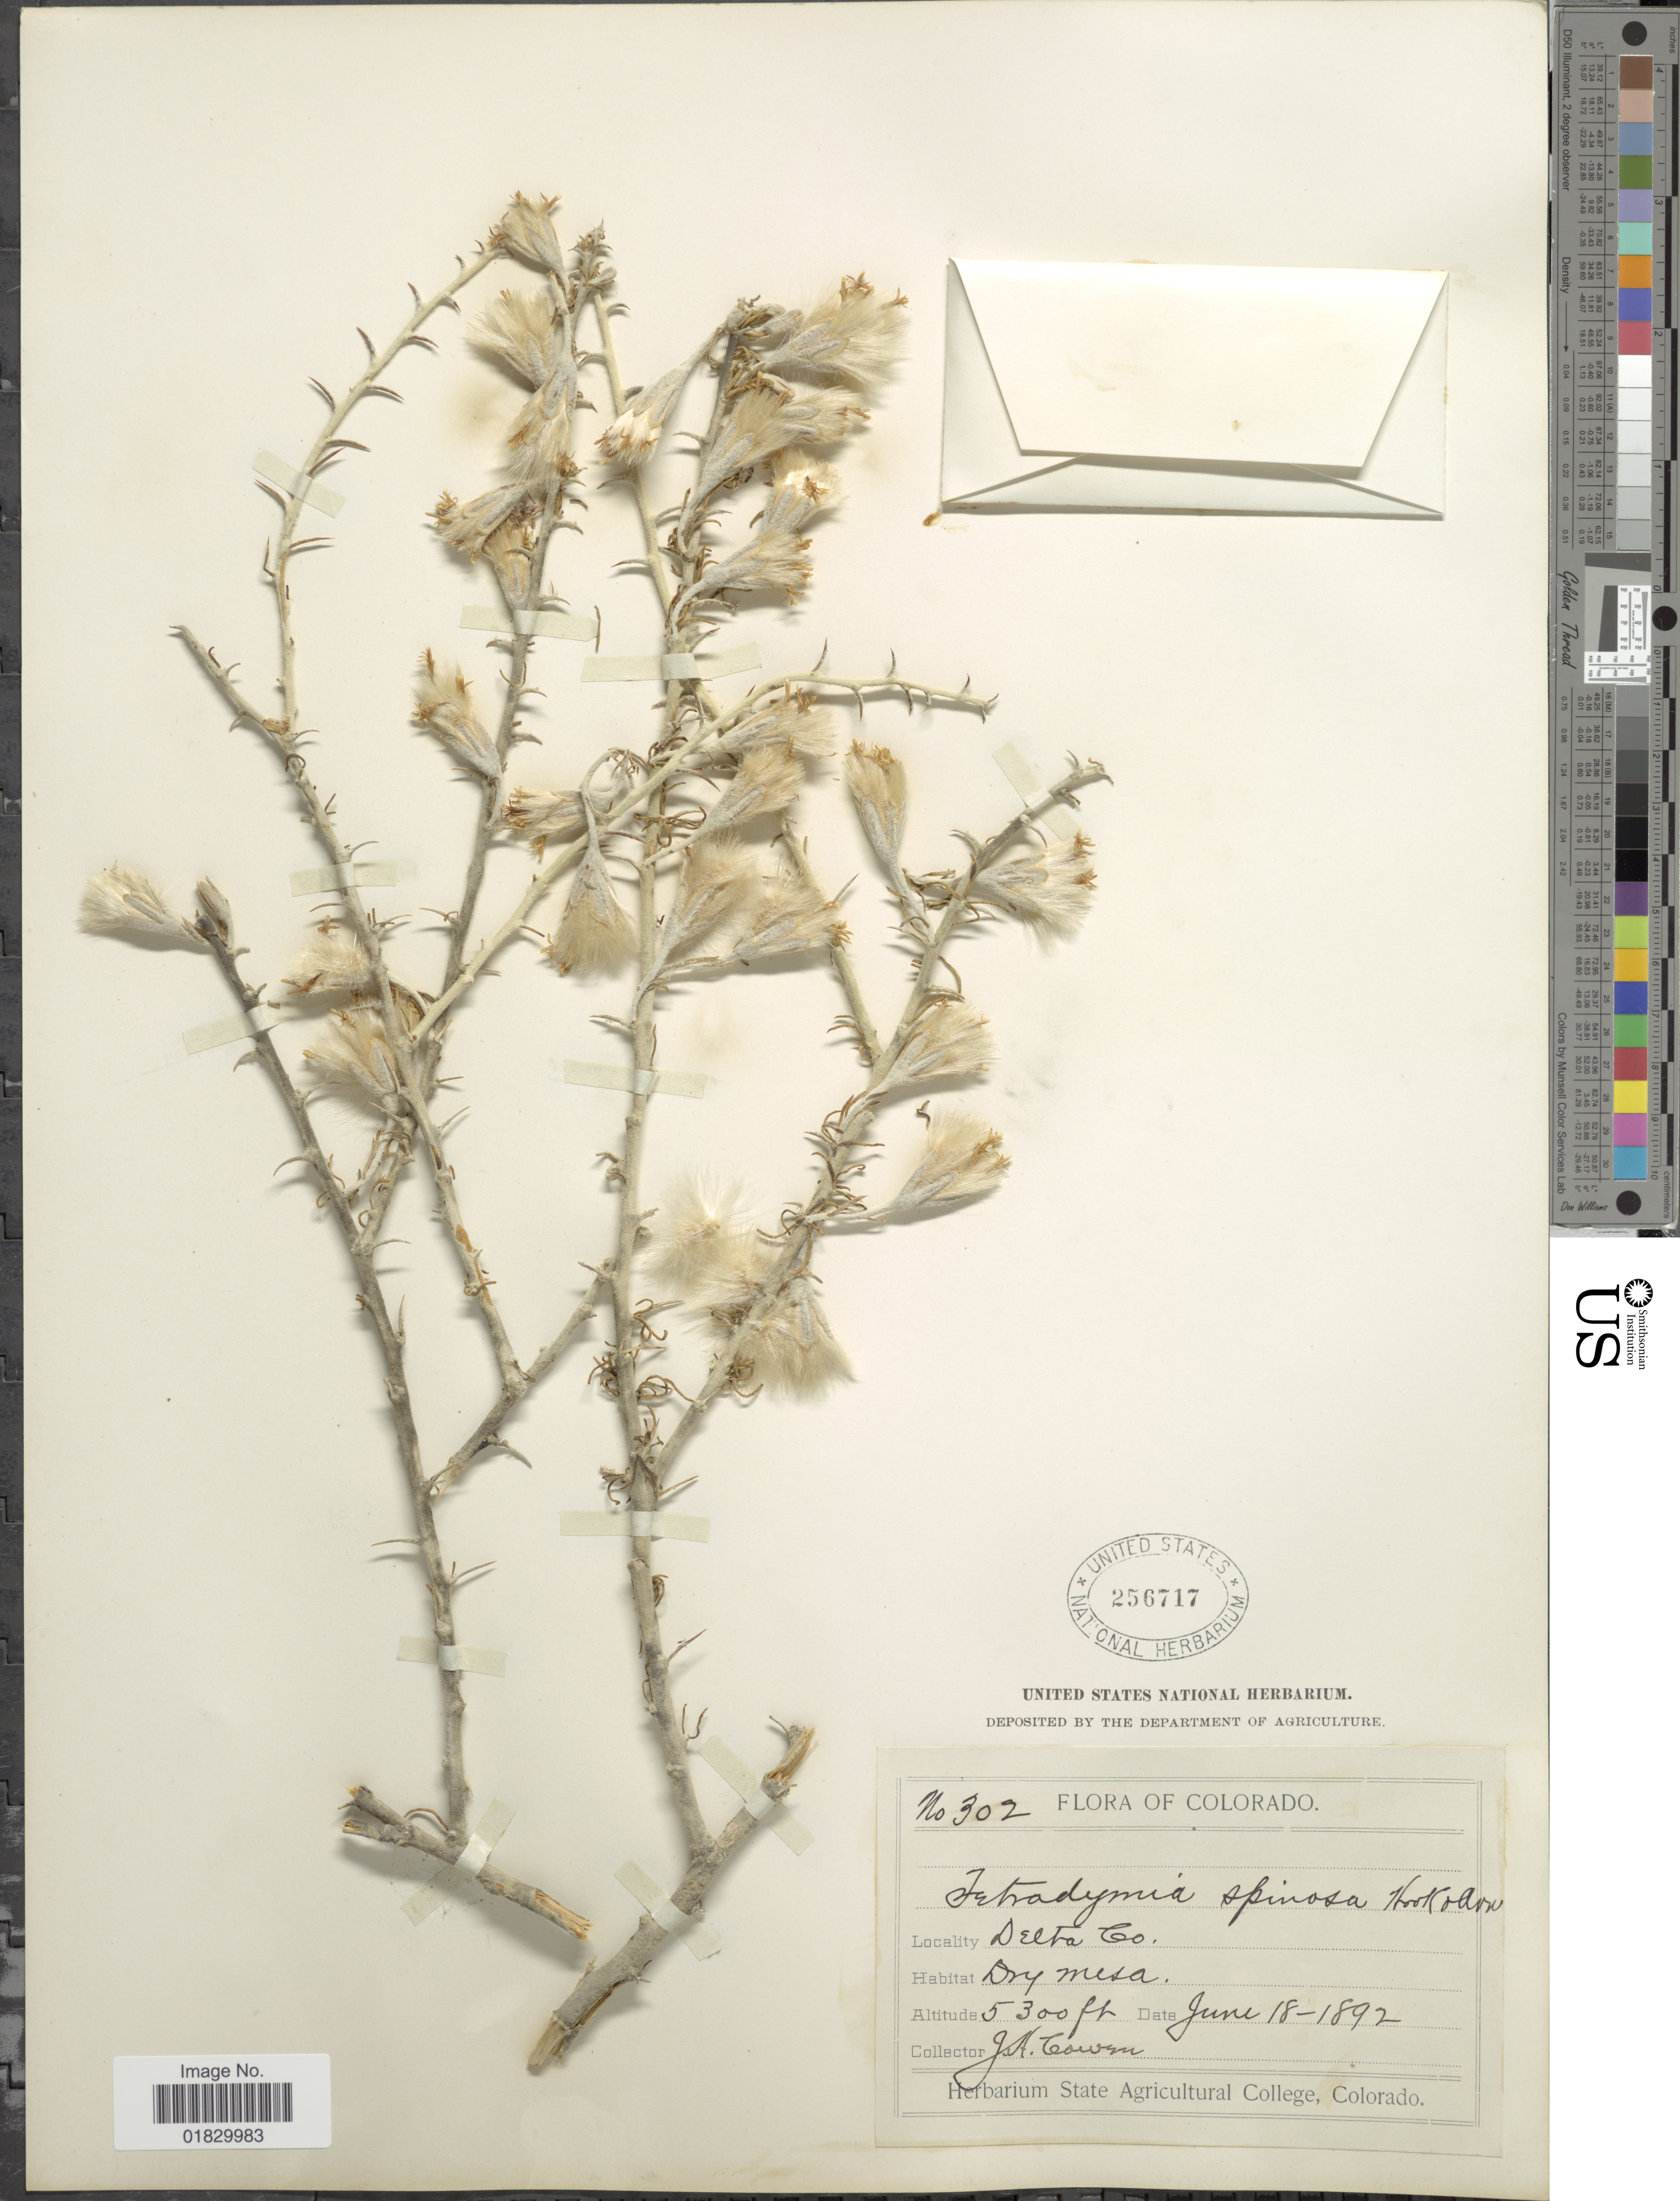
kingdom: Plantae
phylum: Tracheophyta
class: Magnoliopsida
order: Asterales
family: Asteraceae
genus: Tetradymia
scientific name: Tetradymia spinosa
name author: Hook. & Arn.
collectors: J. H. Cowan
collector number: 302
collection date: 1892-06-18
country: United States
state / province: Colorado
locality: Delta Co.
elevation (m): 1615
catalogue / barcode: US 256717